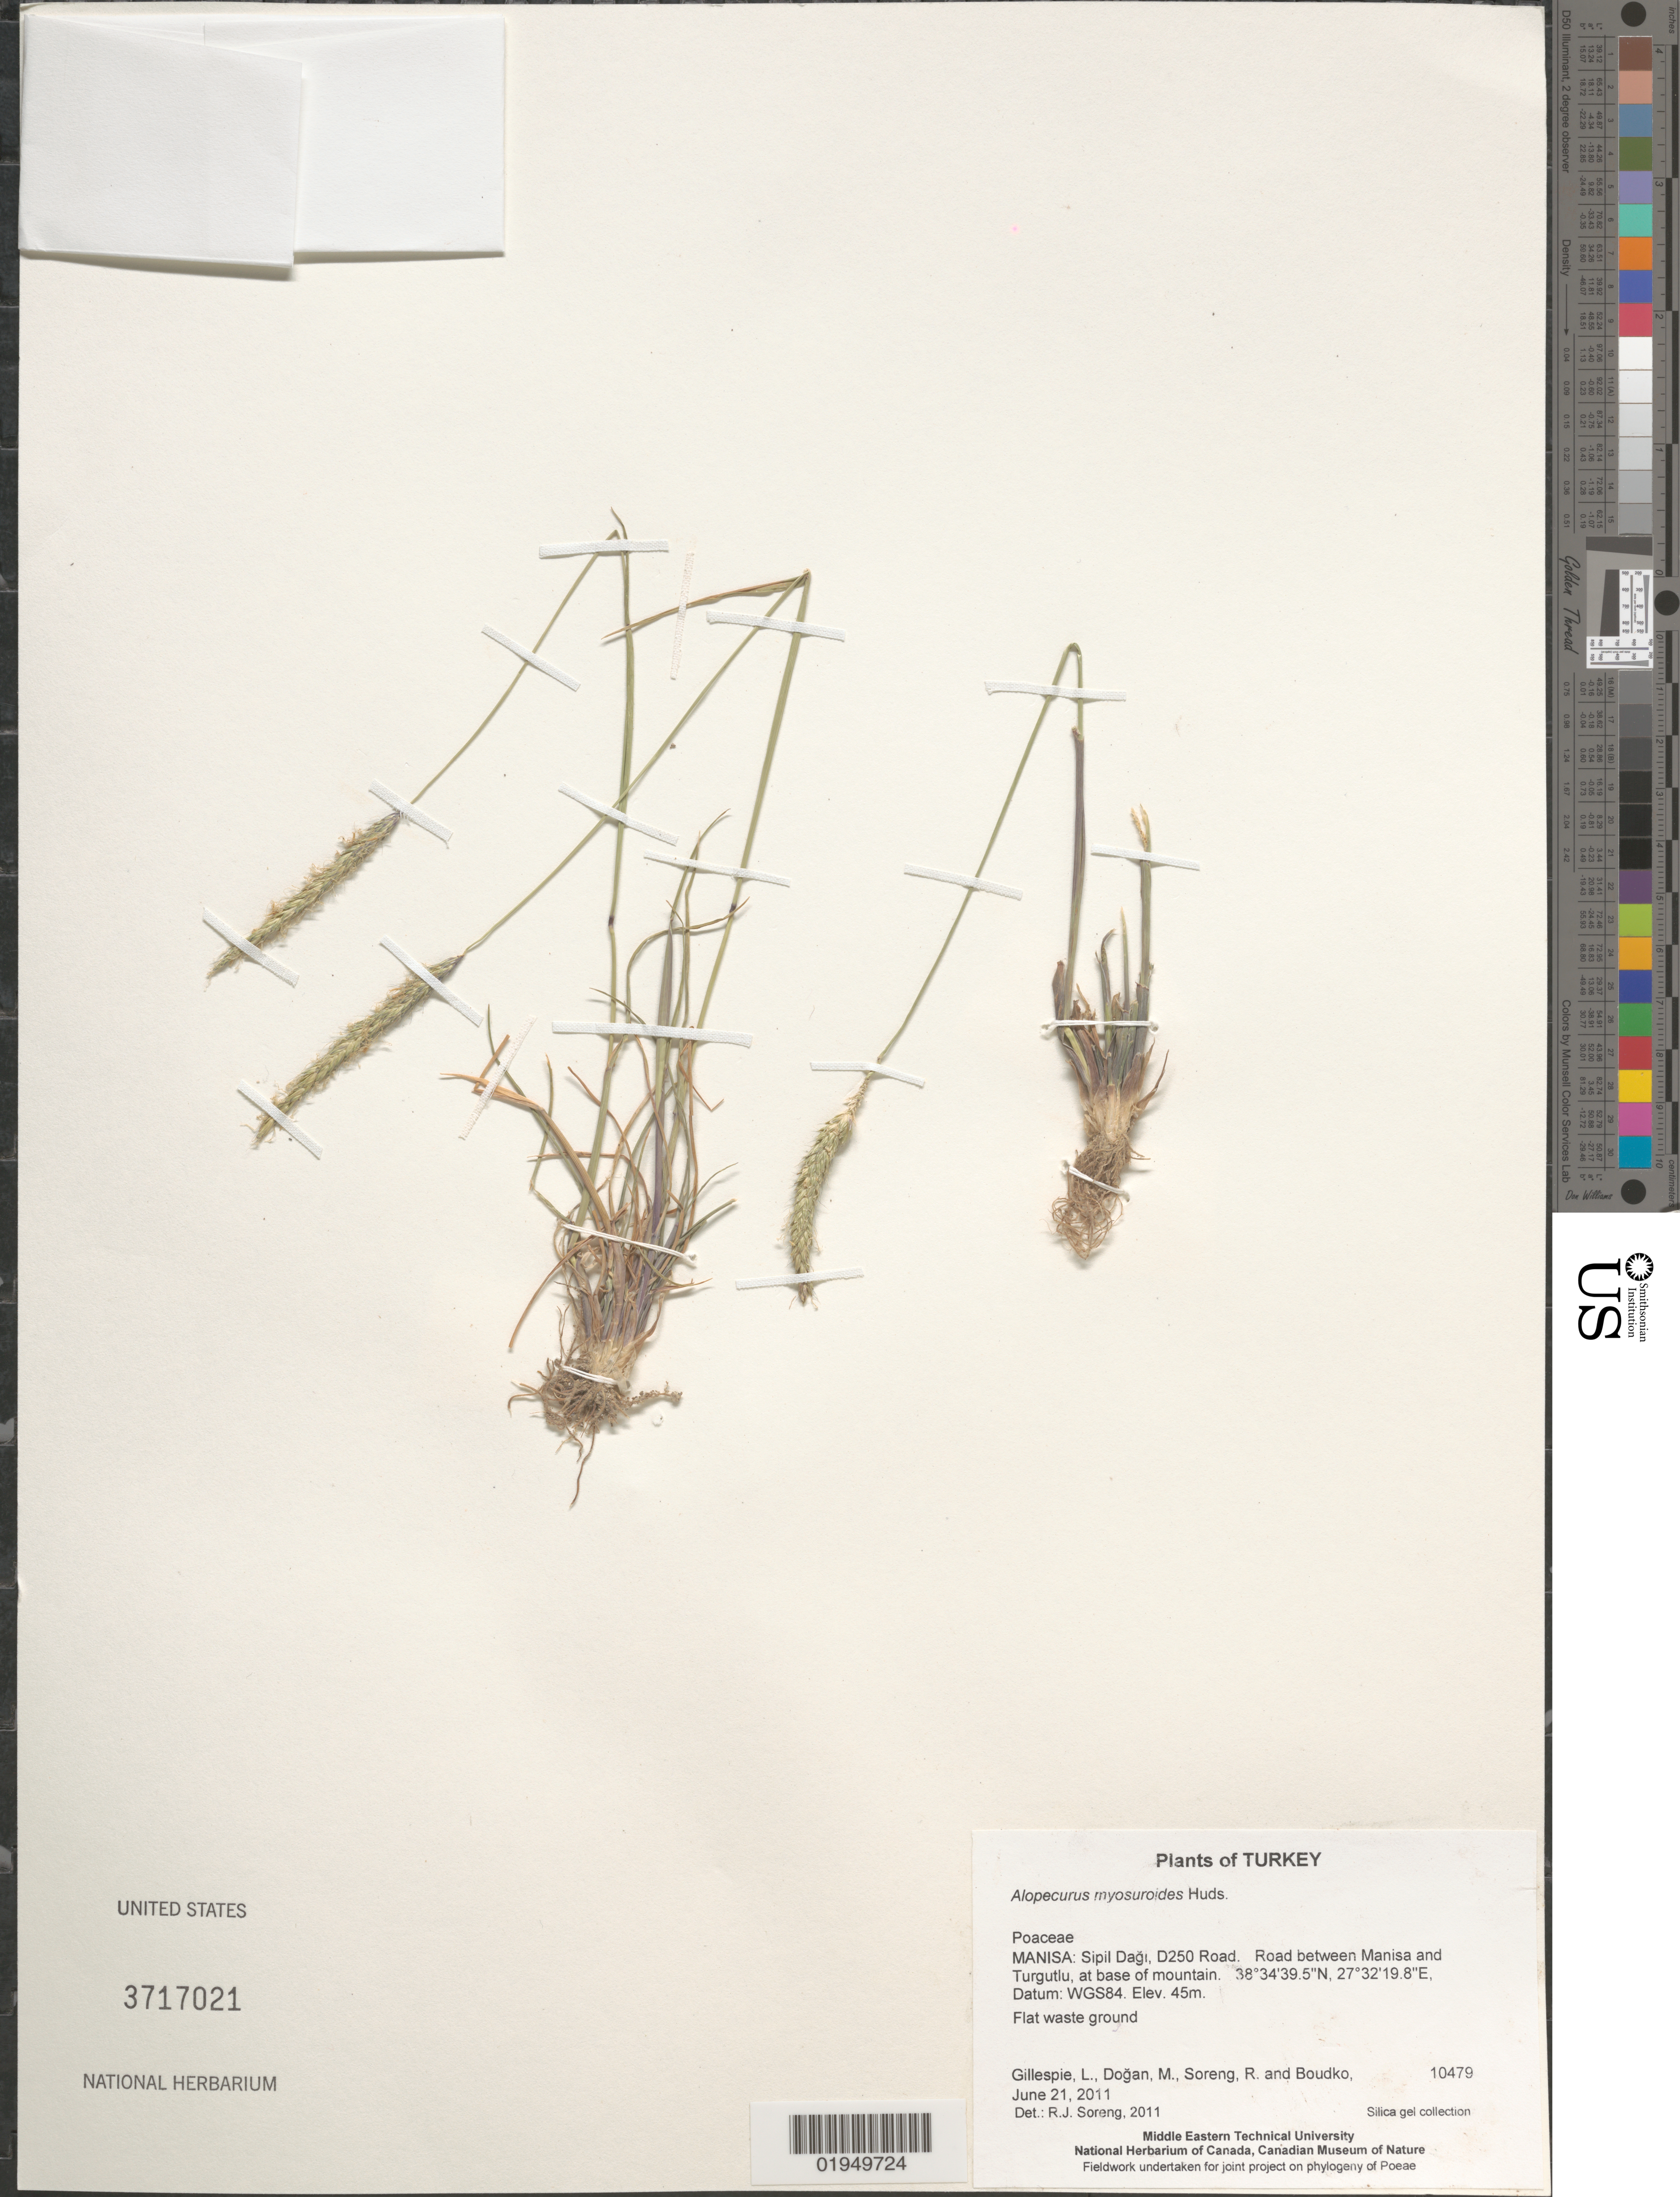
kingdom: Plantae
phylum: Tracheophyta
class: Liliopsida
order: Poales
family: Poaceae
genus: Alopecurus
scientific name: Alopecurus myosuroides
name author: Huds.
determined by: Soreng, Robert J., Research Associate (BOT), Smithsonian Institution - National Museum of Natural History (UNITED STATES)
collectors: L. J. Gillespie, M. Doğan, R. J. Soreng & K. Boudko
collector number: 10479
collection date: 2011-06-21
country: Turkey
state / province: Manisa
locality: Sipil Dagi, D250 Road. Road between Manisa and Turgutlu, at base of mountain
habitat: Flat waste ground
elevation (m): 45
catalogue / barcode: US 3717021